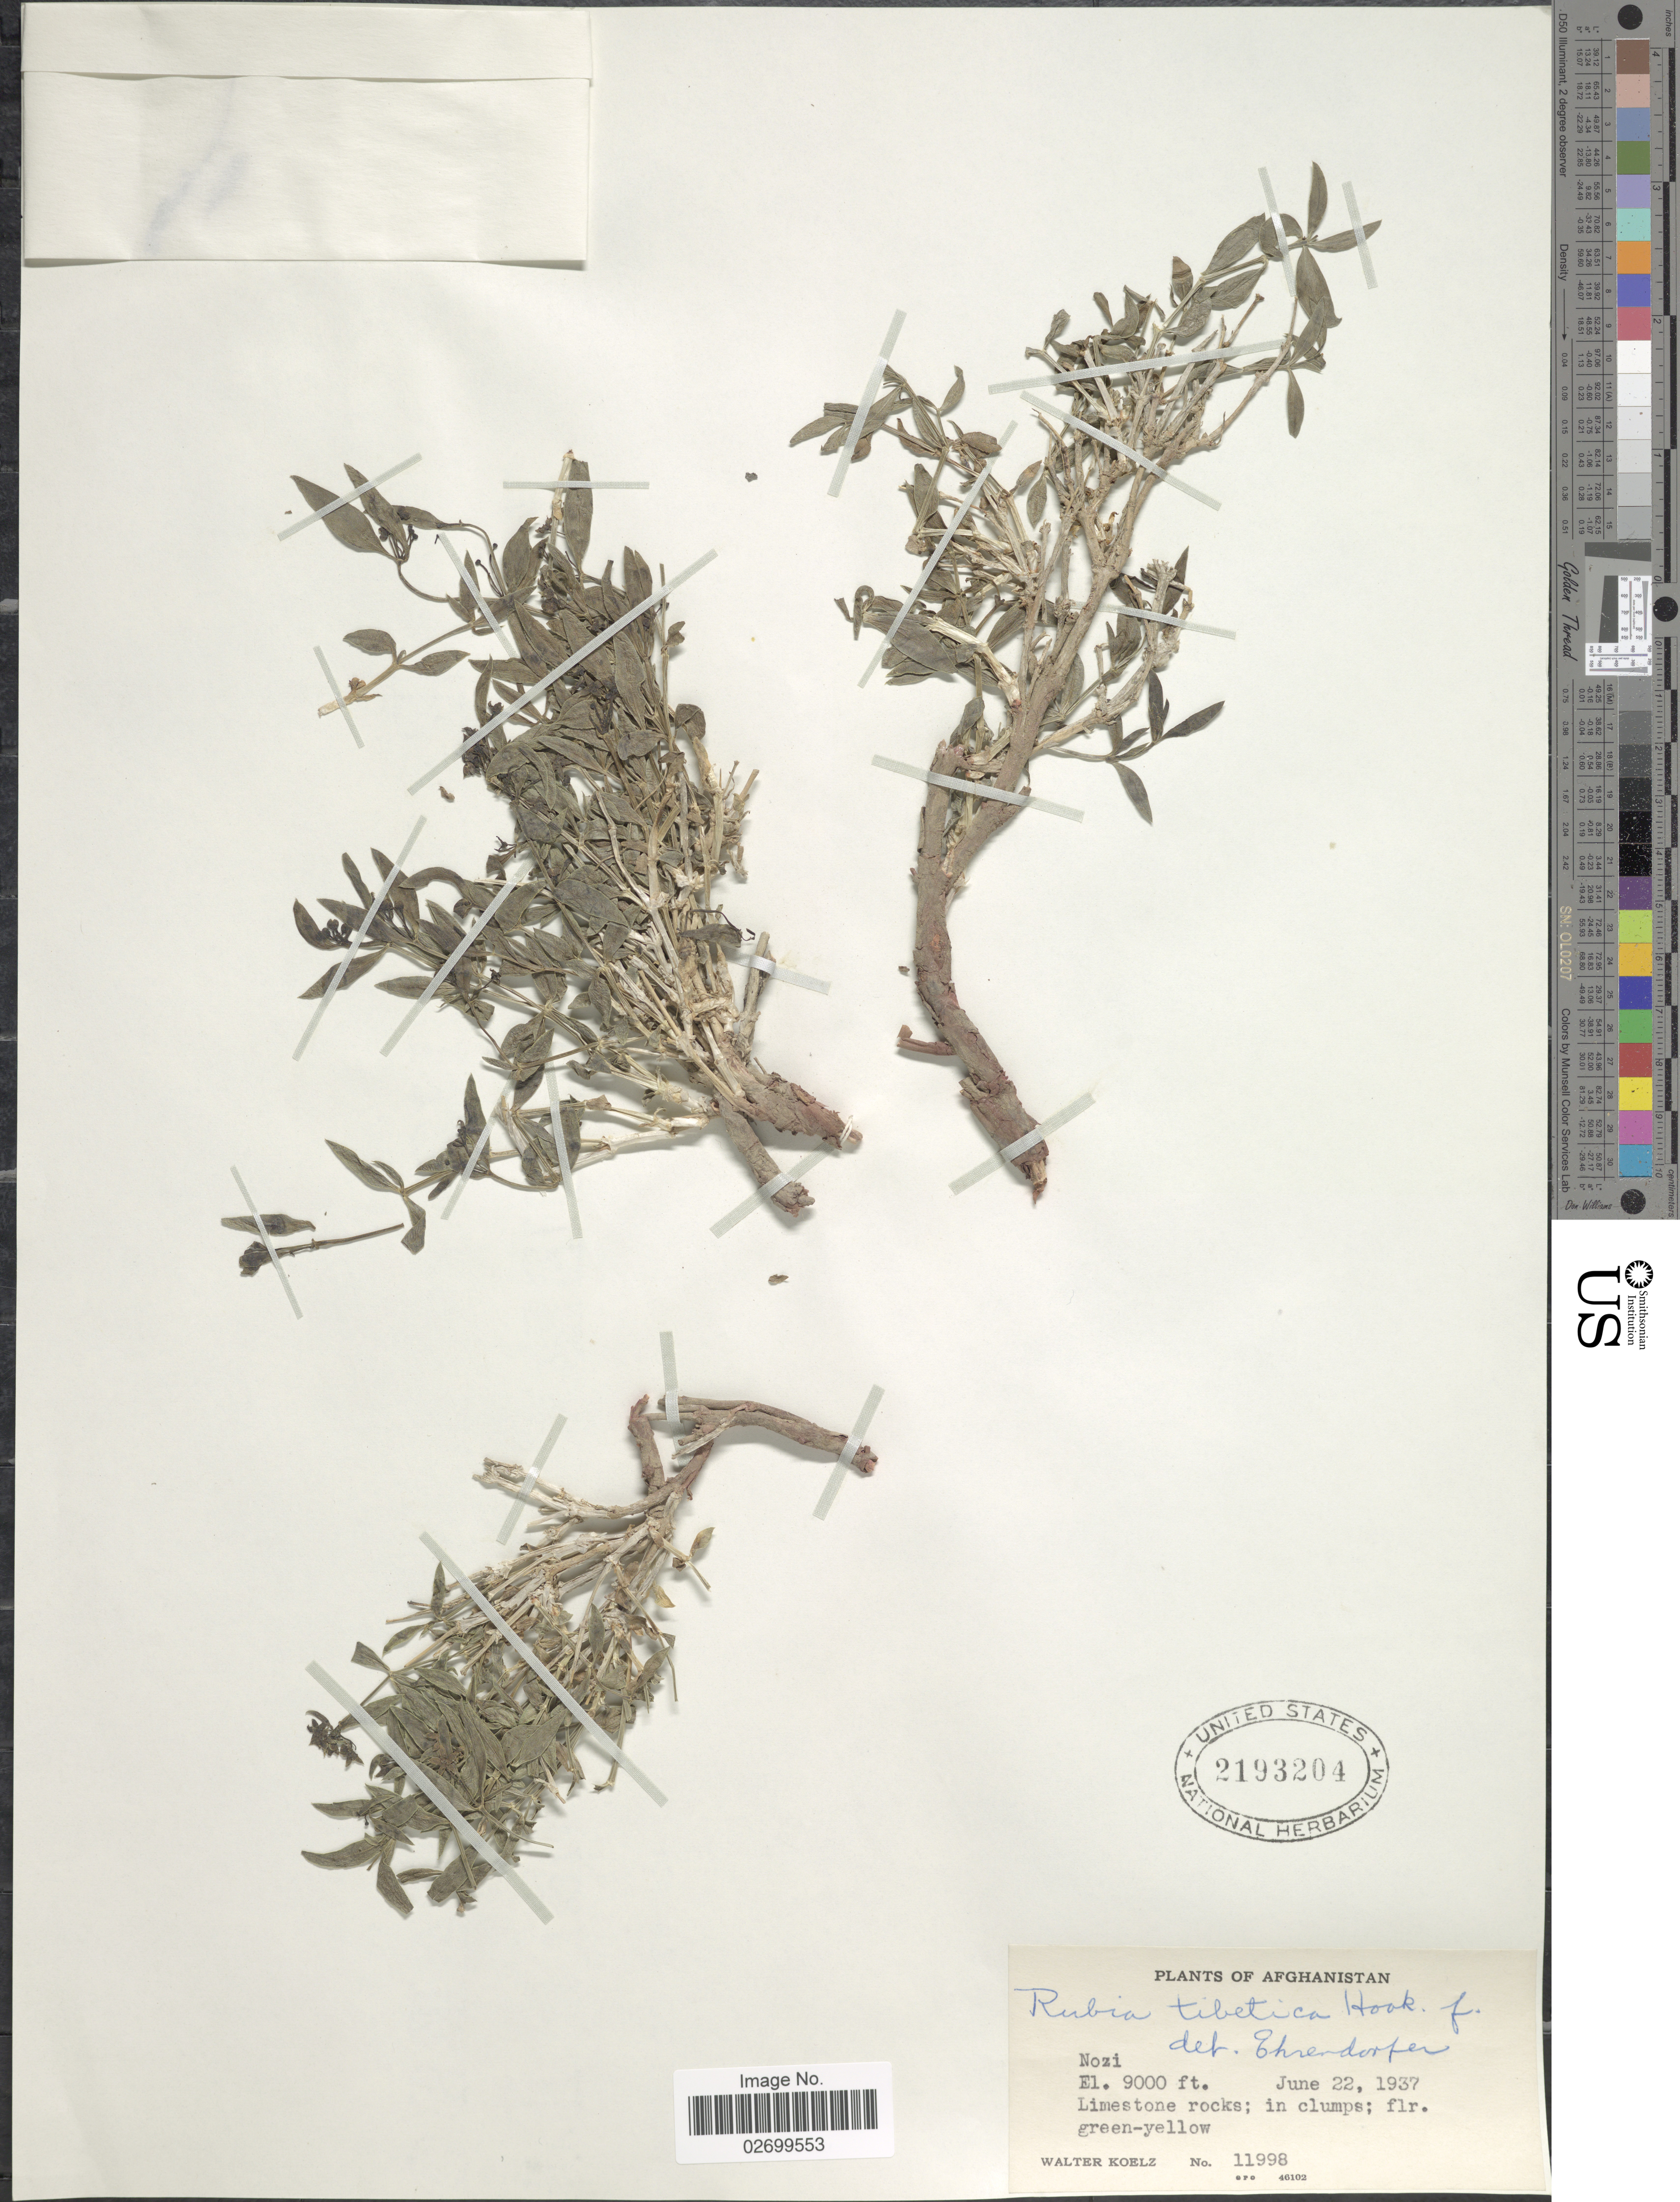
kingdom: Plantae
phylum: Tracheophyta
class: Magnoliopsida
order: Gentianales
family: Rubiaceae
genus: Rubia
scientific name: Rubia tibetica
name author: Hook. f.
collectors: W. N. Koelz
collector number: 11998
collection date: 1937-06-22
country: Afghanistan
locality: Nozi, limestone rocks.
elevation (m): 2743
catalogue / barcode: US 2193204